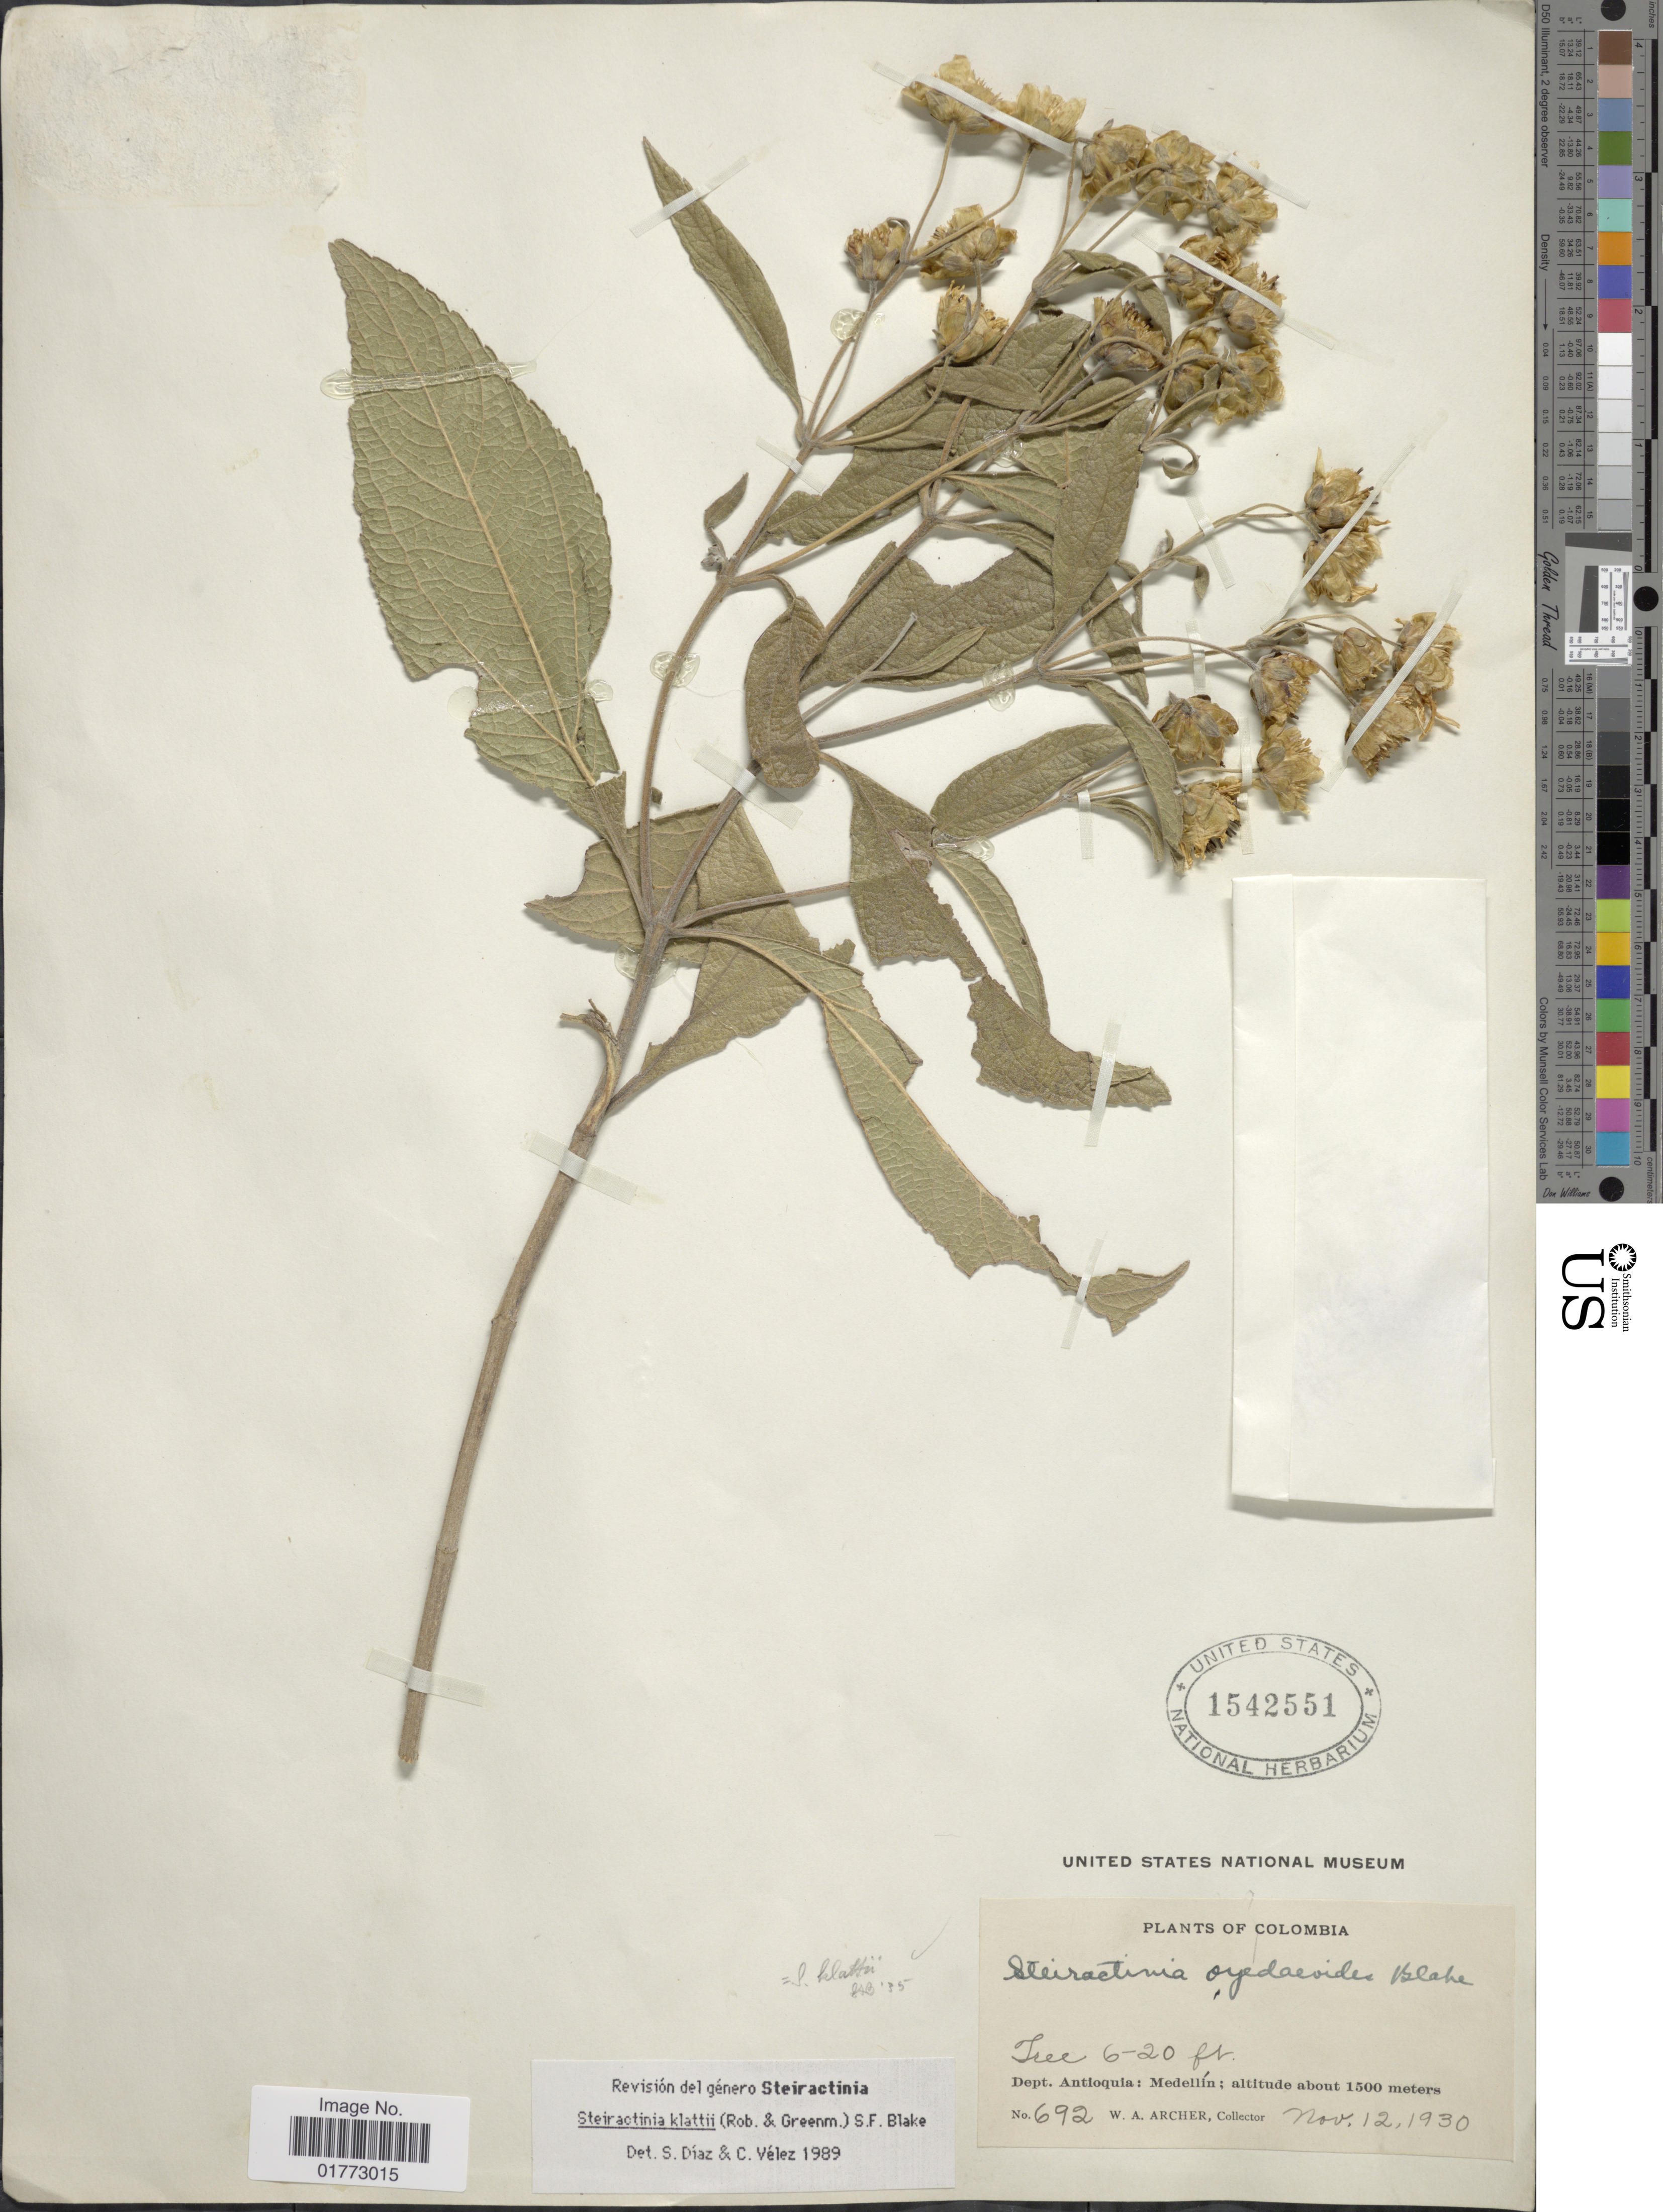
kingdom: Plantae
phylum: Tracheophyta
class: Magnoliopsida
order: Asterales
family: Asteraceae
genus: Steiractinia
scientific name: Steiractinia klattii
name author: S.F. Blake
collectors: W. A. Archer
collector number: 692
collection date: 1931-11-12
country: Colombia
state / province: Antioquia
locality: Medellin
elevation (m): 1500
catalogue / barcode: US 1542551